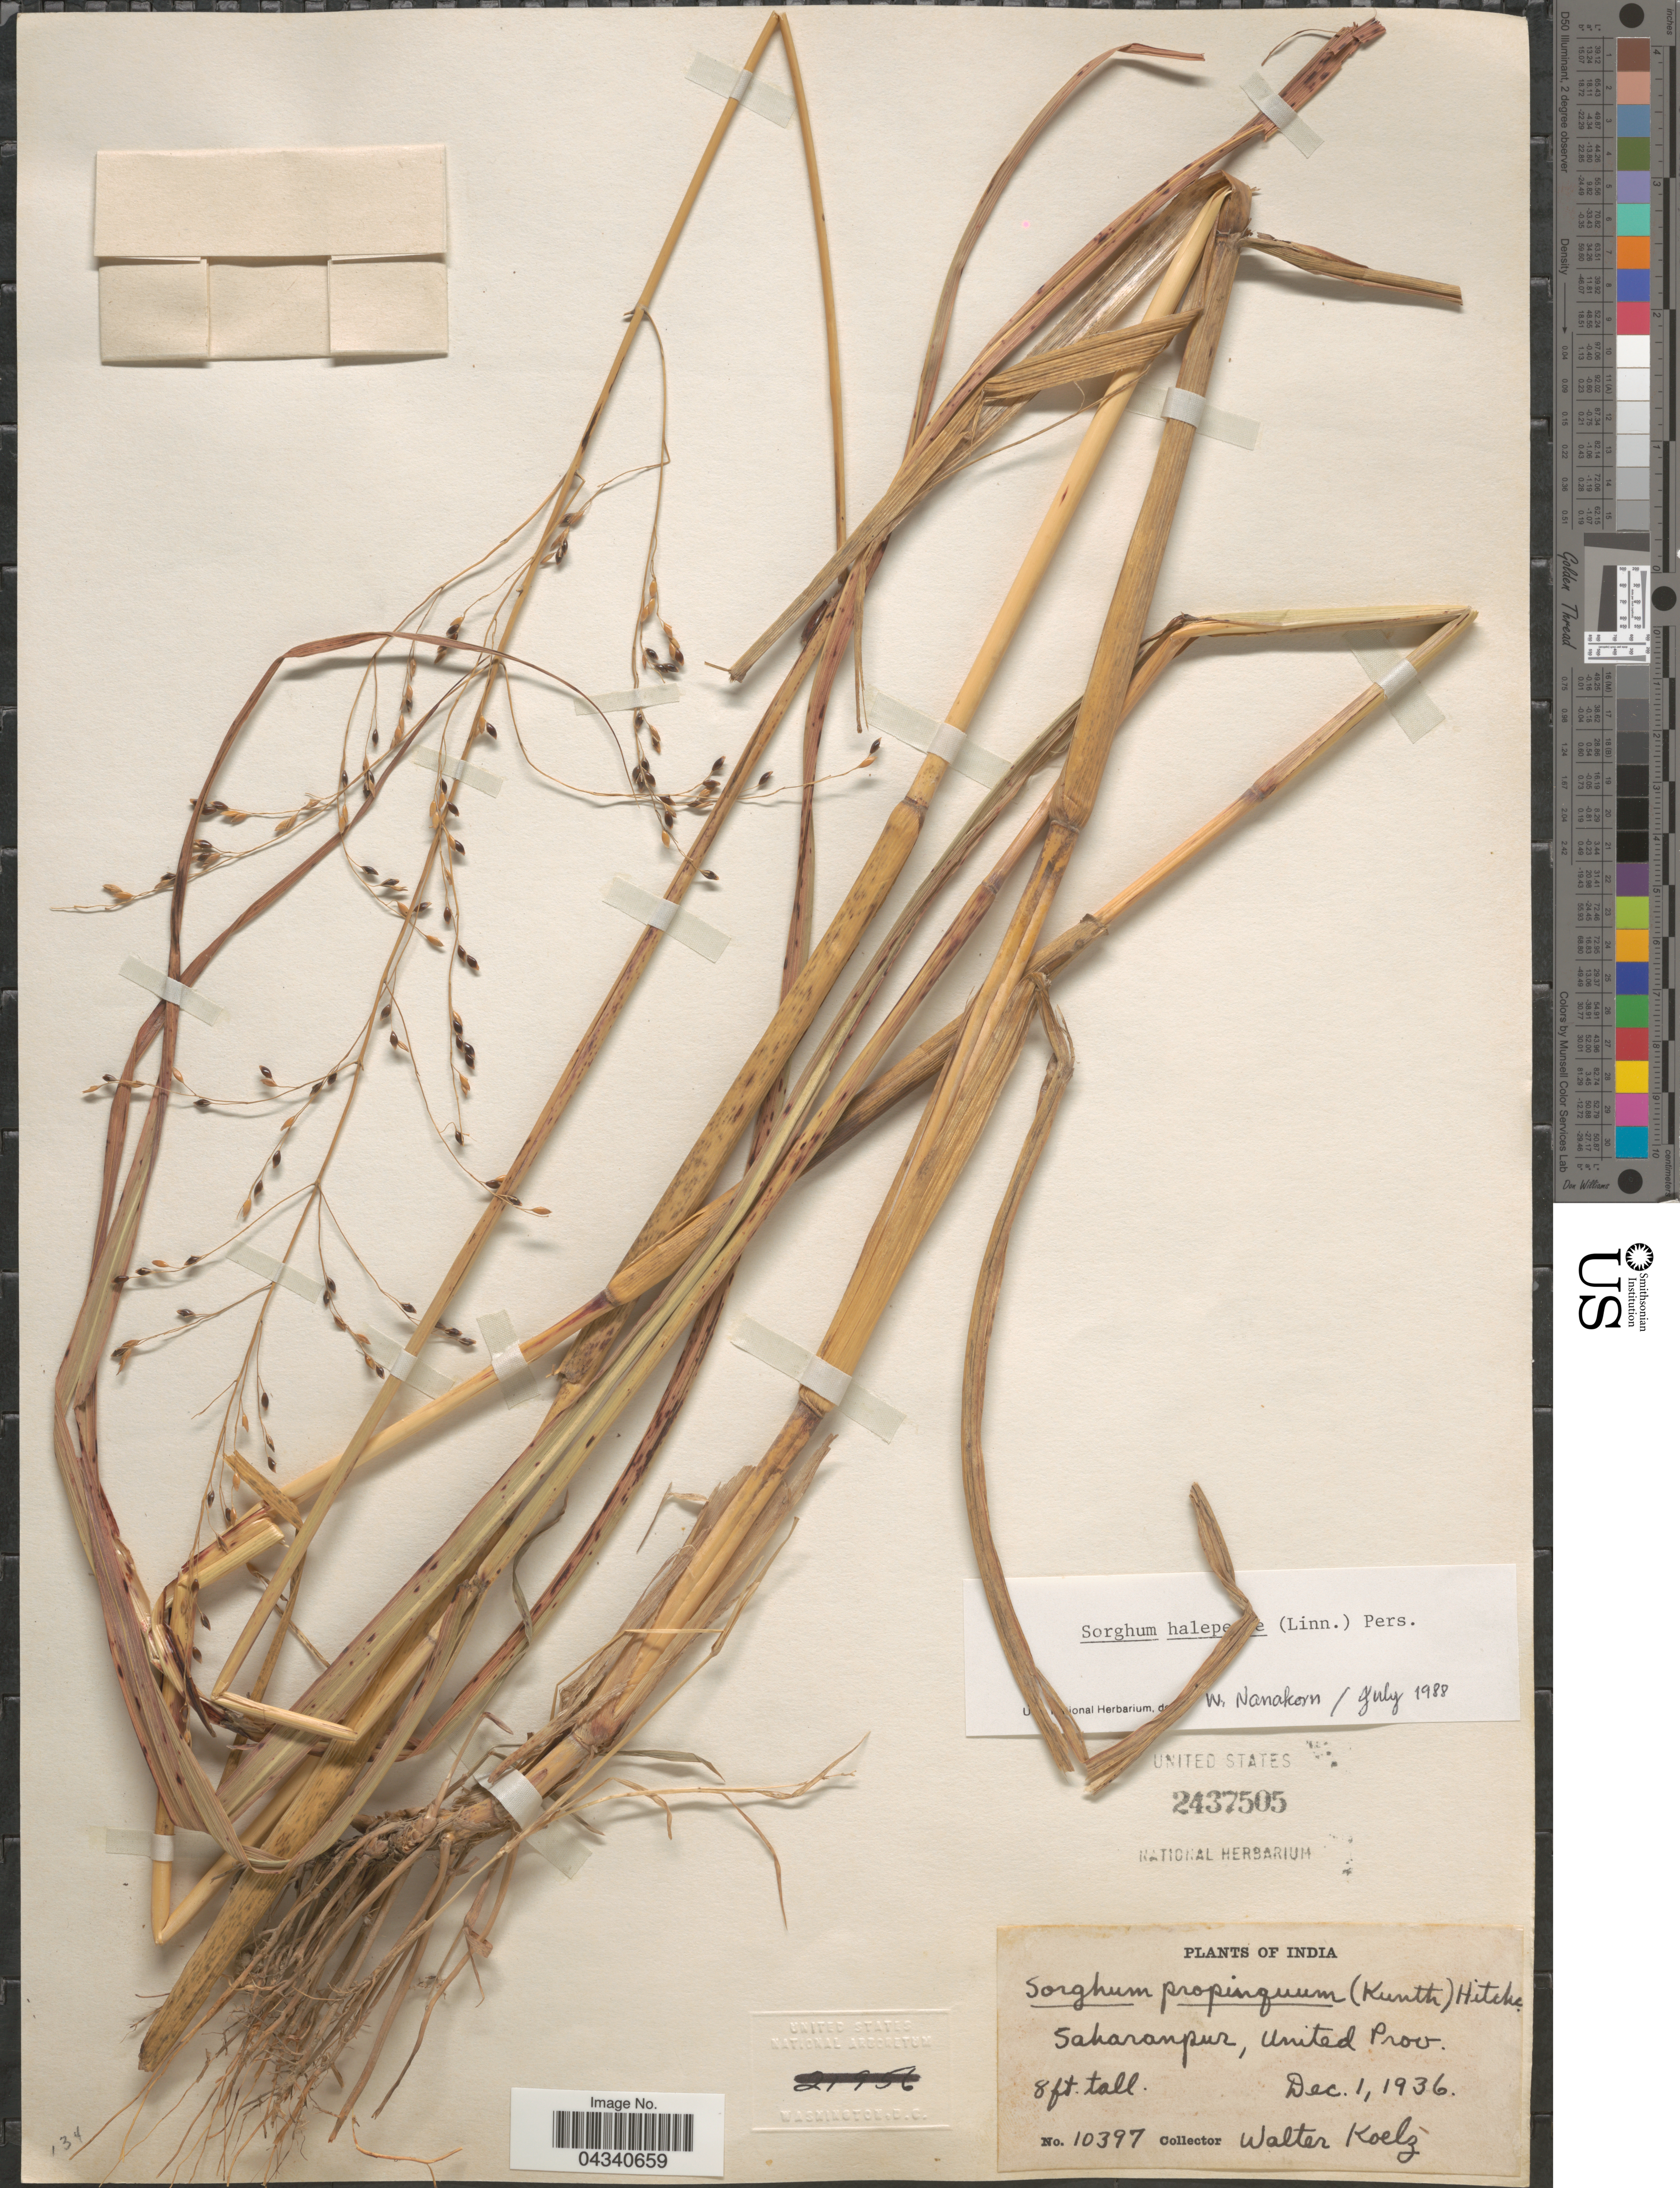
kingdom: Plantae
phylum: Tracheophyta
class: Liliopsida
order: Poales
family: Poaceae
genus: Sorghum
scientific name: Sorghum sp.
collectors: W. N. Koelz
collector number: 10397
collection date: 1936-12-01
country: India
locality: Saharanpur, United Prov.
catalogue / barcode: US 2437505